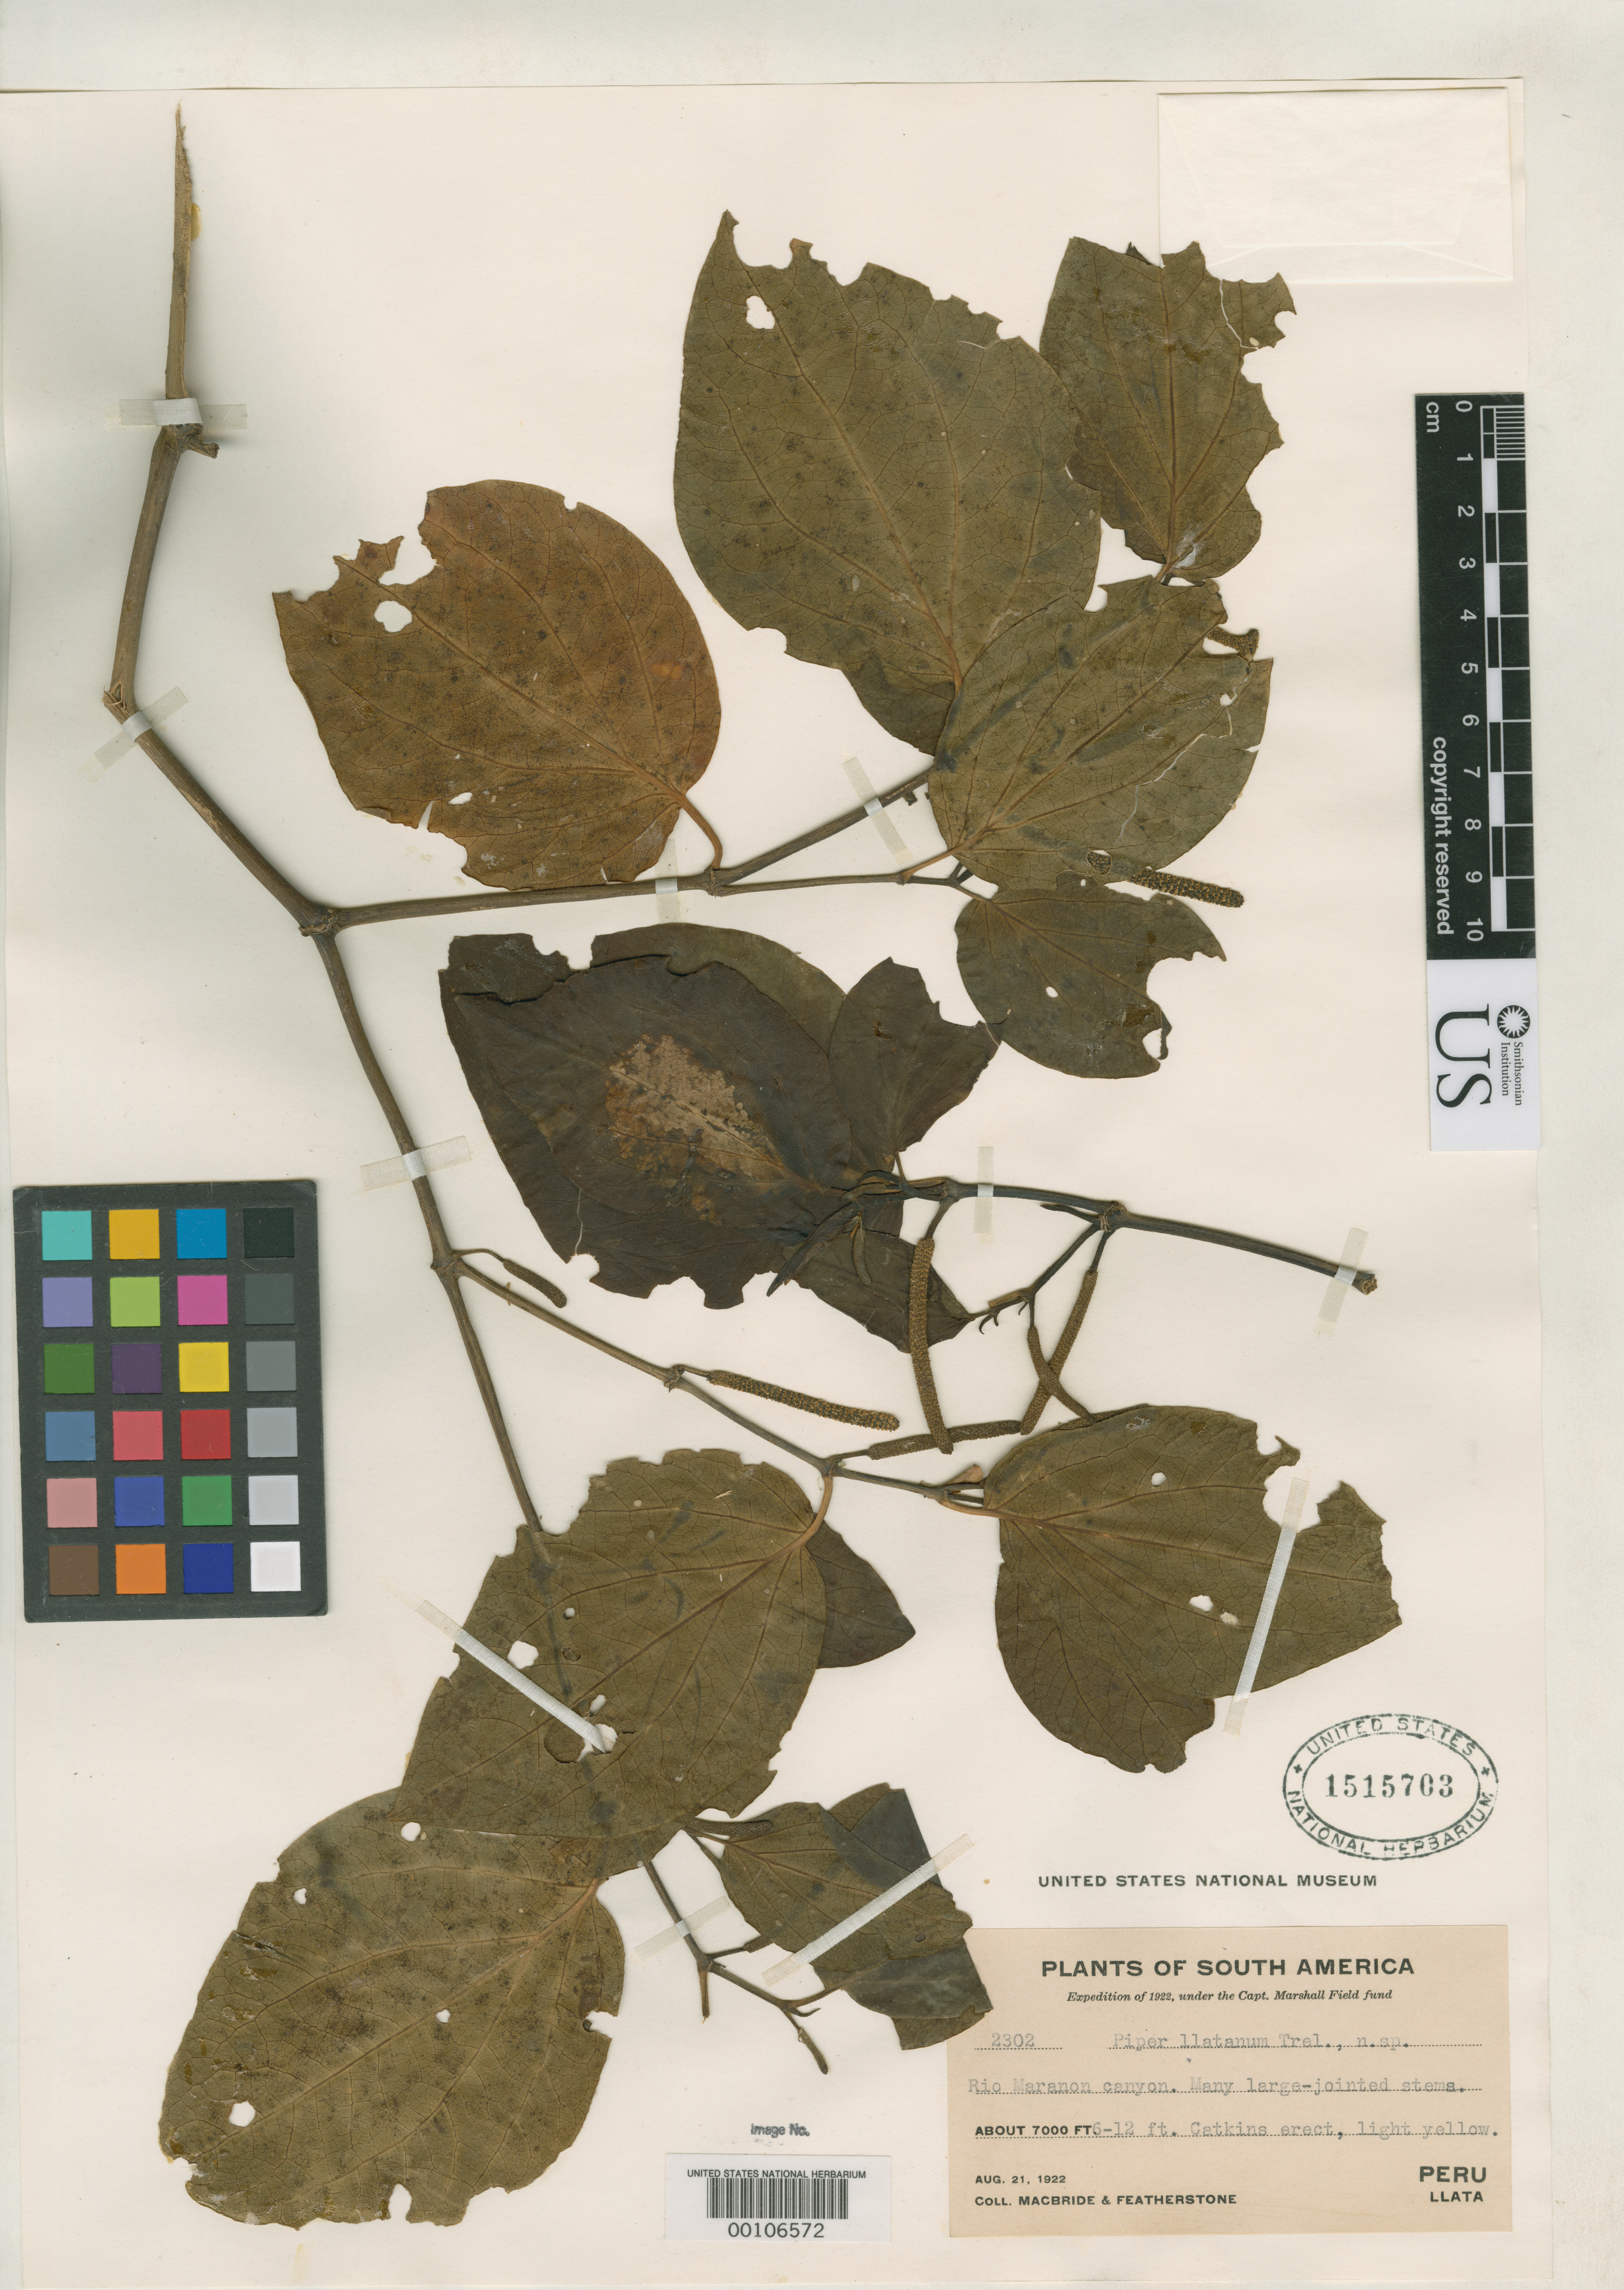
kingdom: Plantae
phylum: Tracheophyta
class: Magnoliopsida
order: Piperales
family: Piperaceae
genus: Piper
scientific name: Piper llatanum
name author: Trel. in J.F. Macbr.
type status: Isotype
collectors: J. F. Macbride & W. Featherstone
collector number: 2302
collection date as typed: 21 Aug 1922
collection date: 1922-08-21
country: Peru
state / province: Huánuco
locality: Llata, Río Marañón canyon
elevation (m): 2134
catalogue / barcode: US 1515703